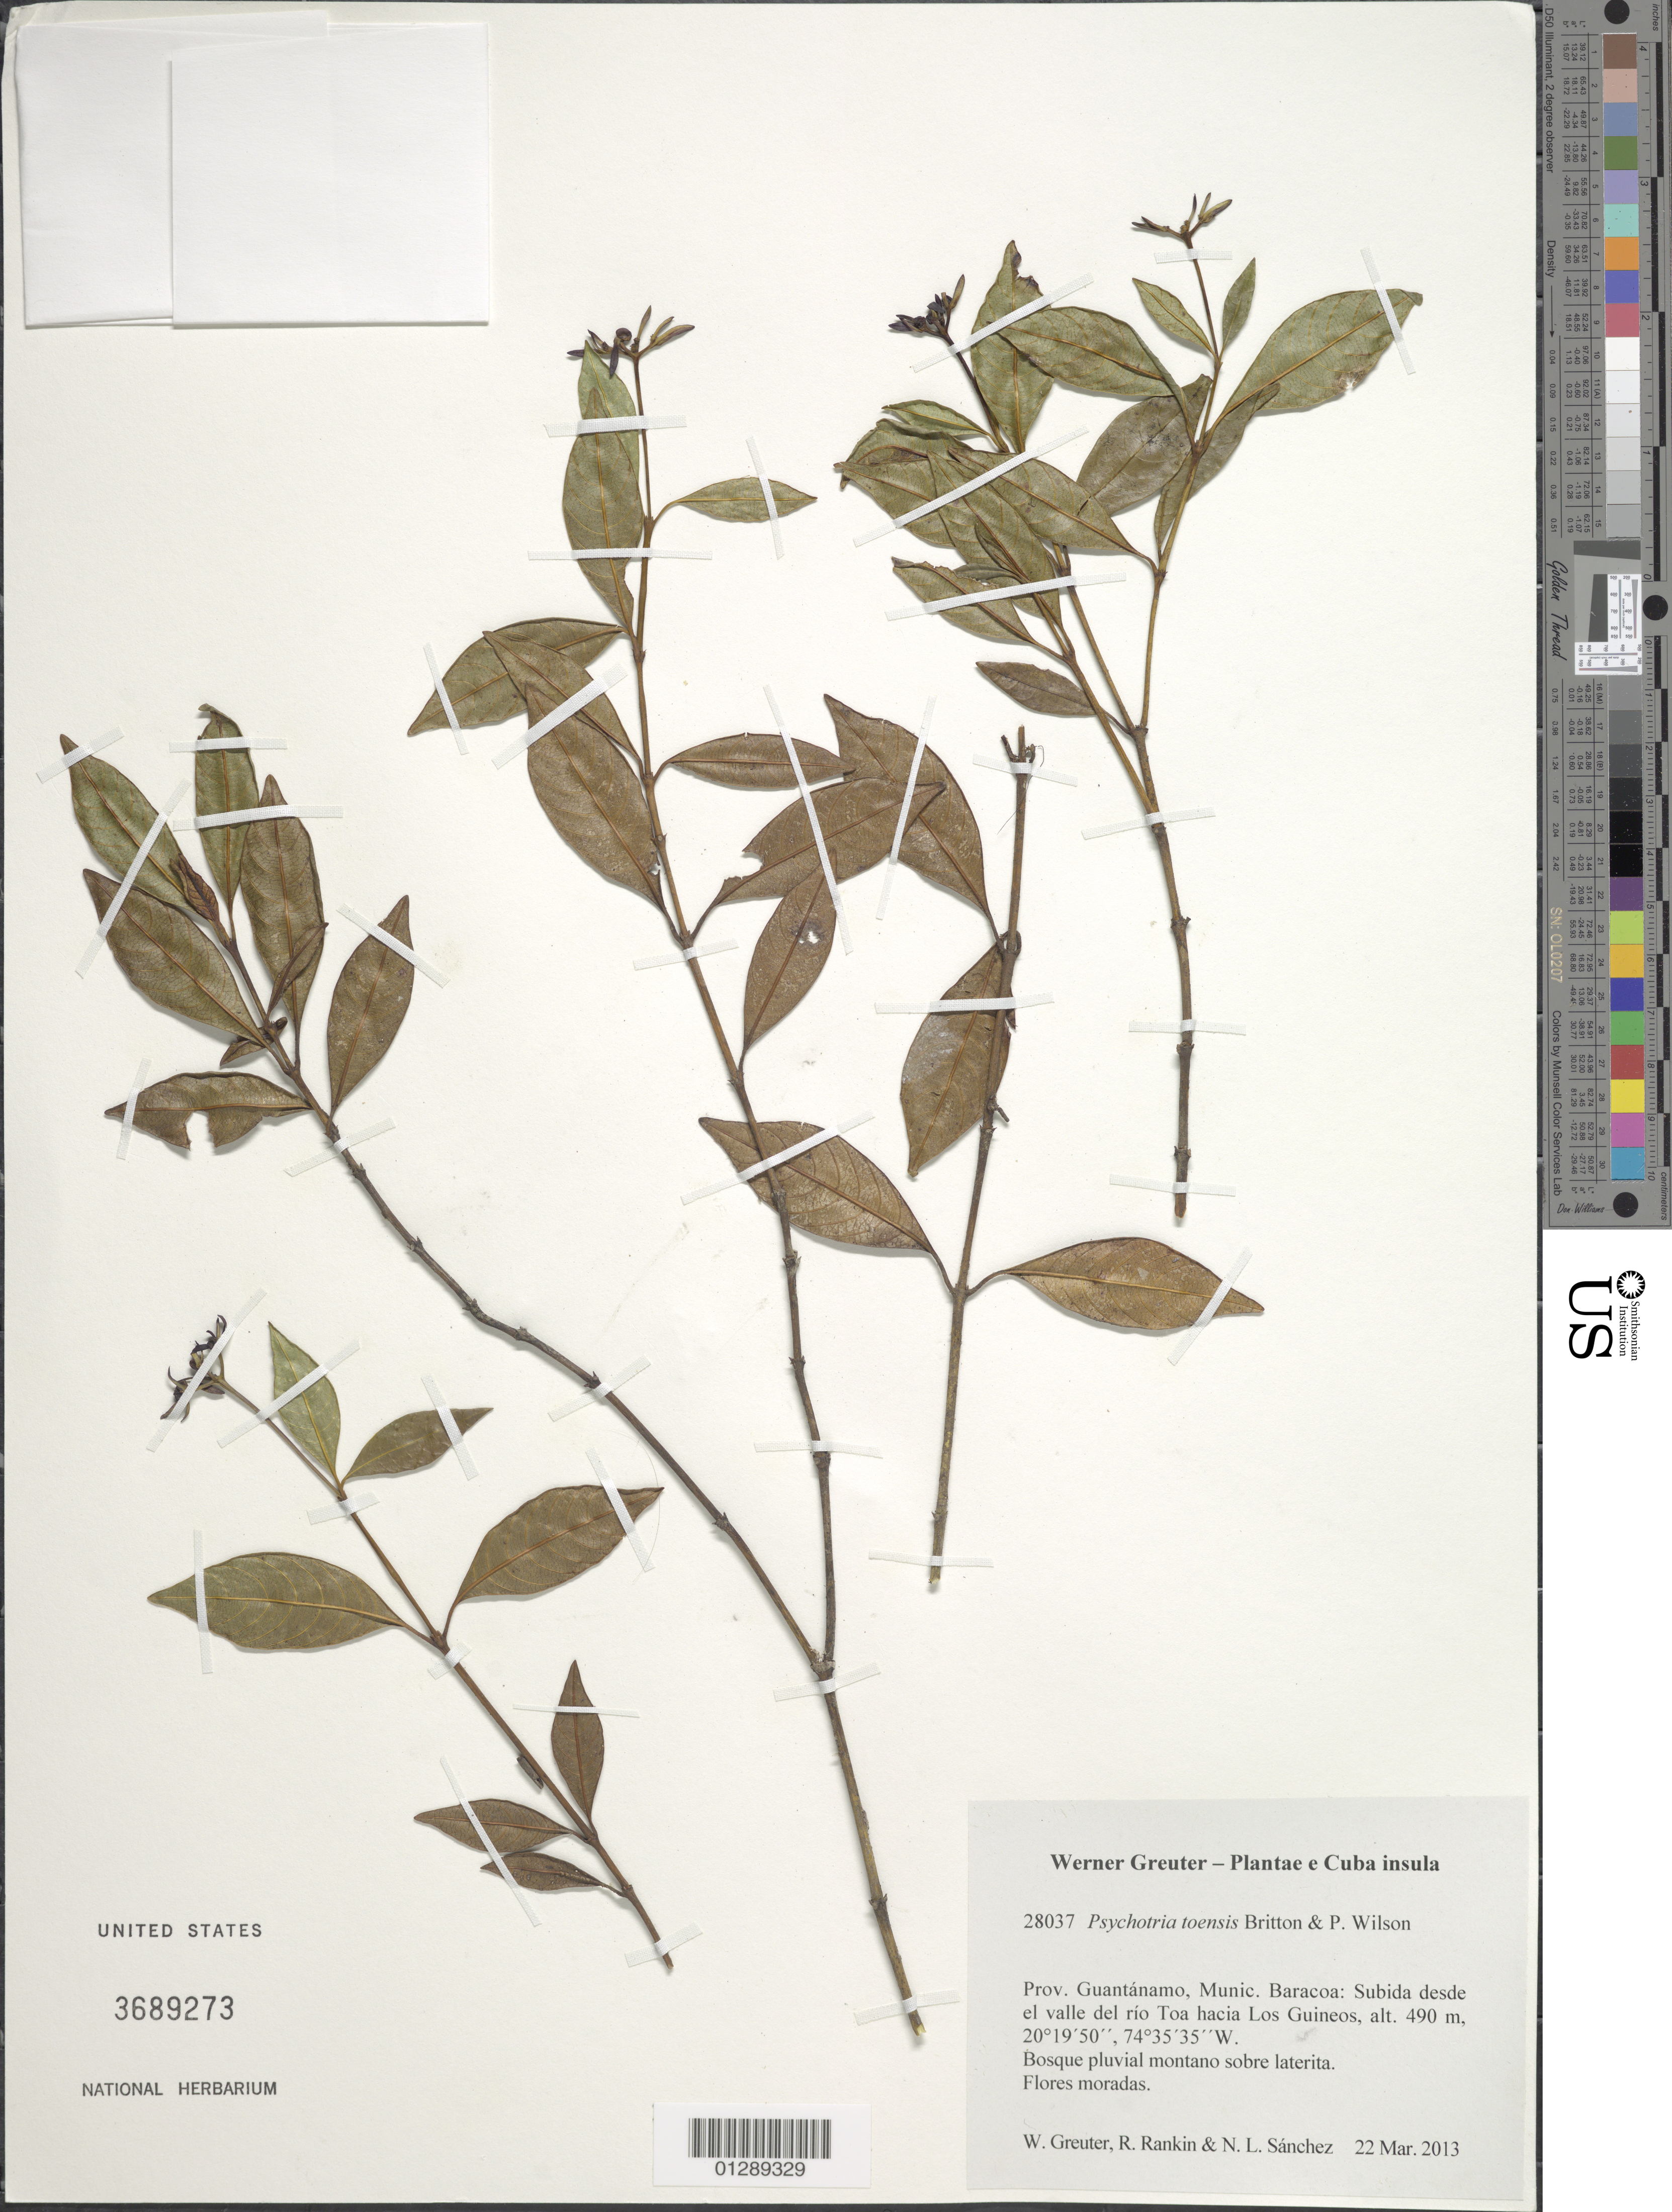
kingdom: Plantae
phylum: Tracheophyta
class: Magnoliopsida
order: Gentianales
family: Rubiaceae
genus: Psychotria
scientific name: Psychotria toensis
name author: Britton & P. Wilson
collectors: W. R. Greuter, R. Rankin Rodriguez & N. Sanchez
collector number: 28037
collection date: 2013-03-22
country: Cuba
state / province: Guantanamo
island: Cuba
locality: Munic. Baracoa: Subida desde el valle del río Toa hacia Los Guineos.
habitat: Bosque pluvial montano sobre laterita.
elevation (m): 490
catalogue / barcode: US 3689273